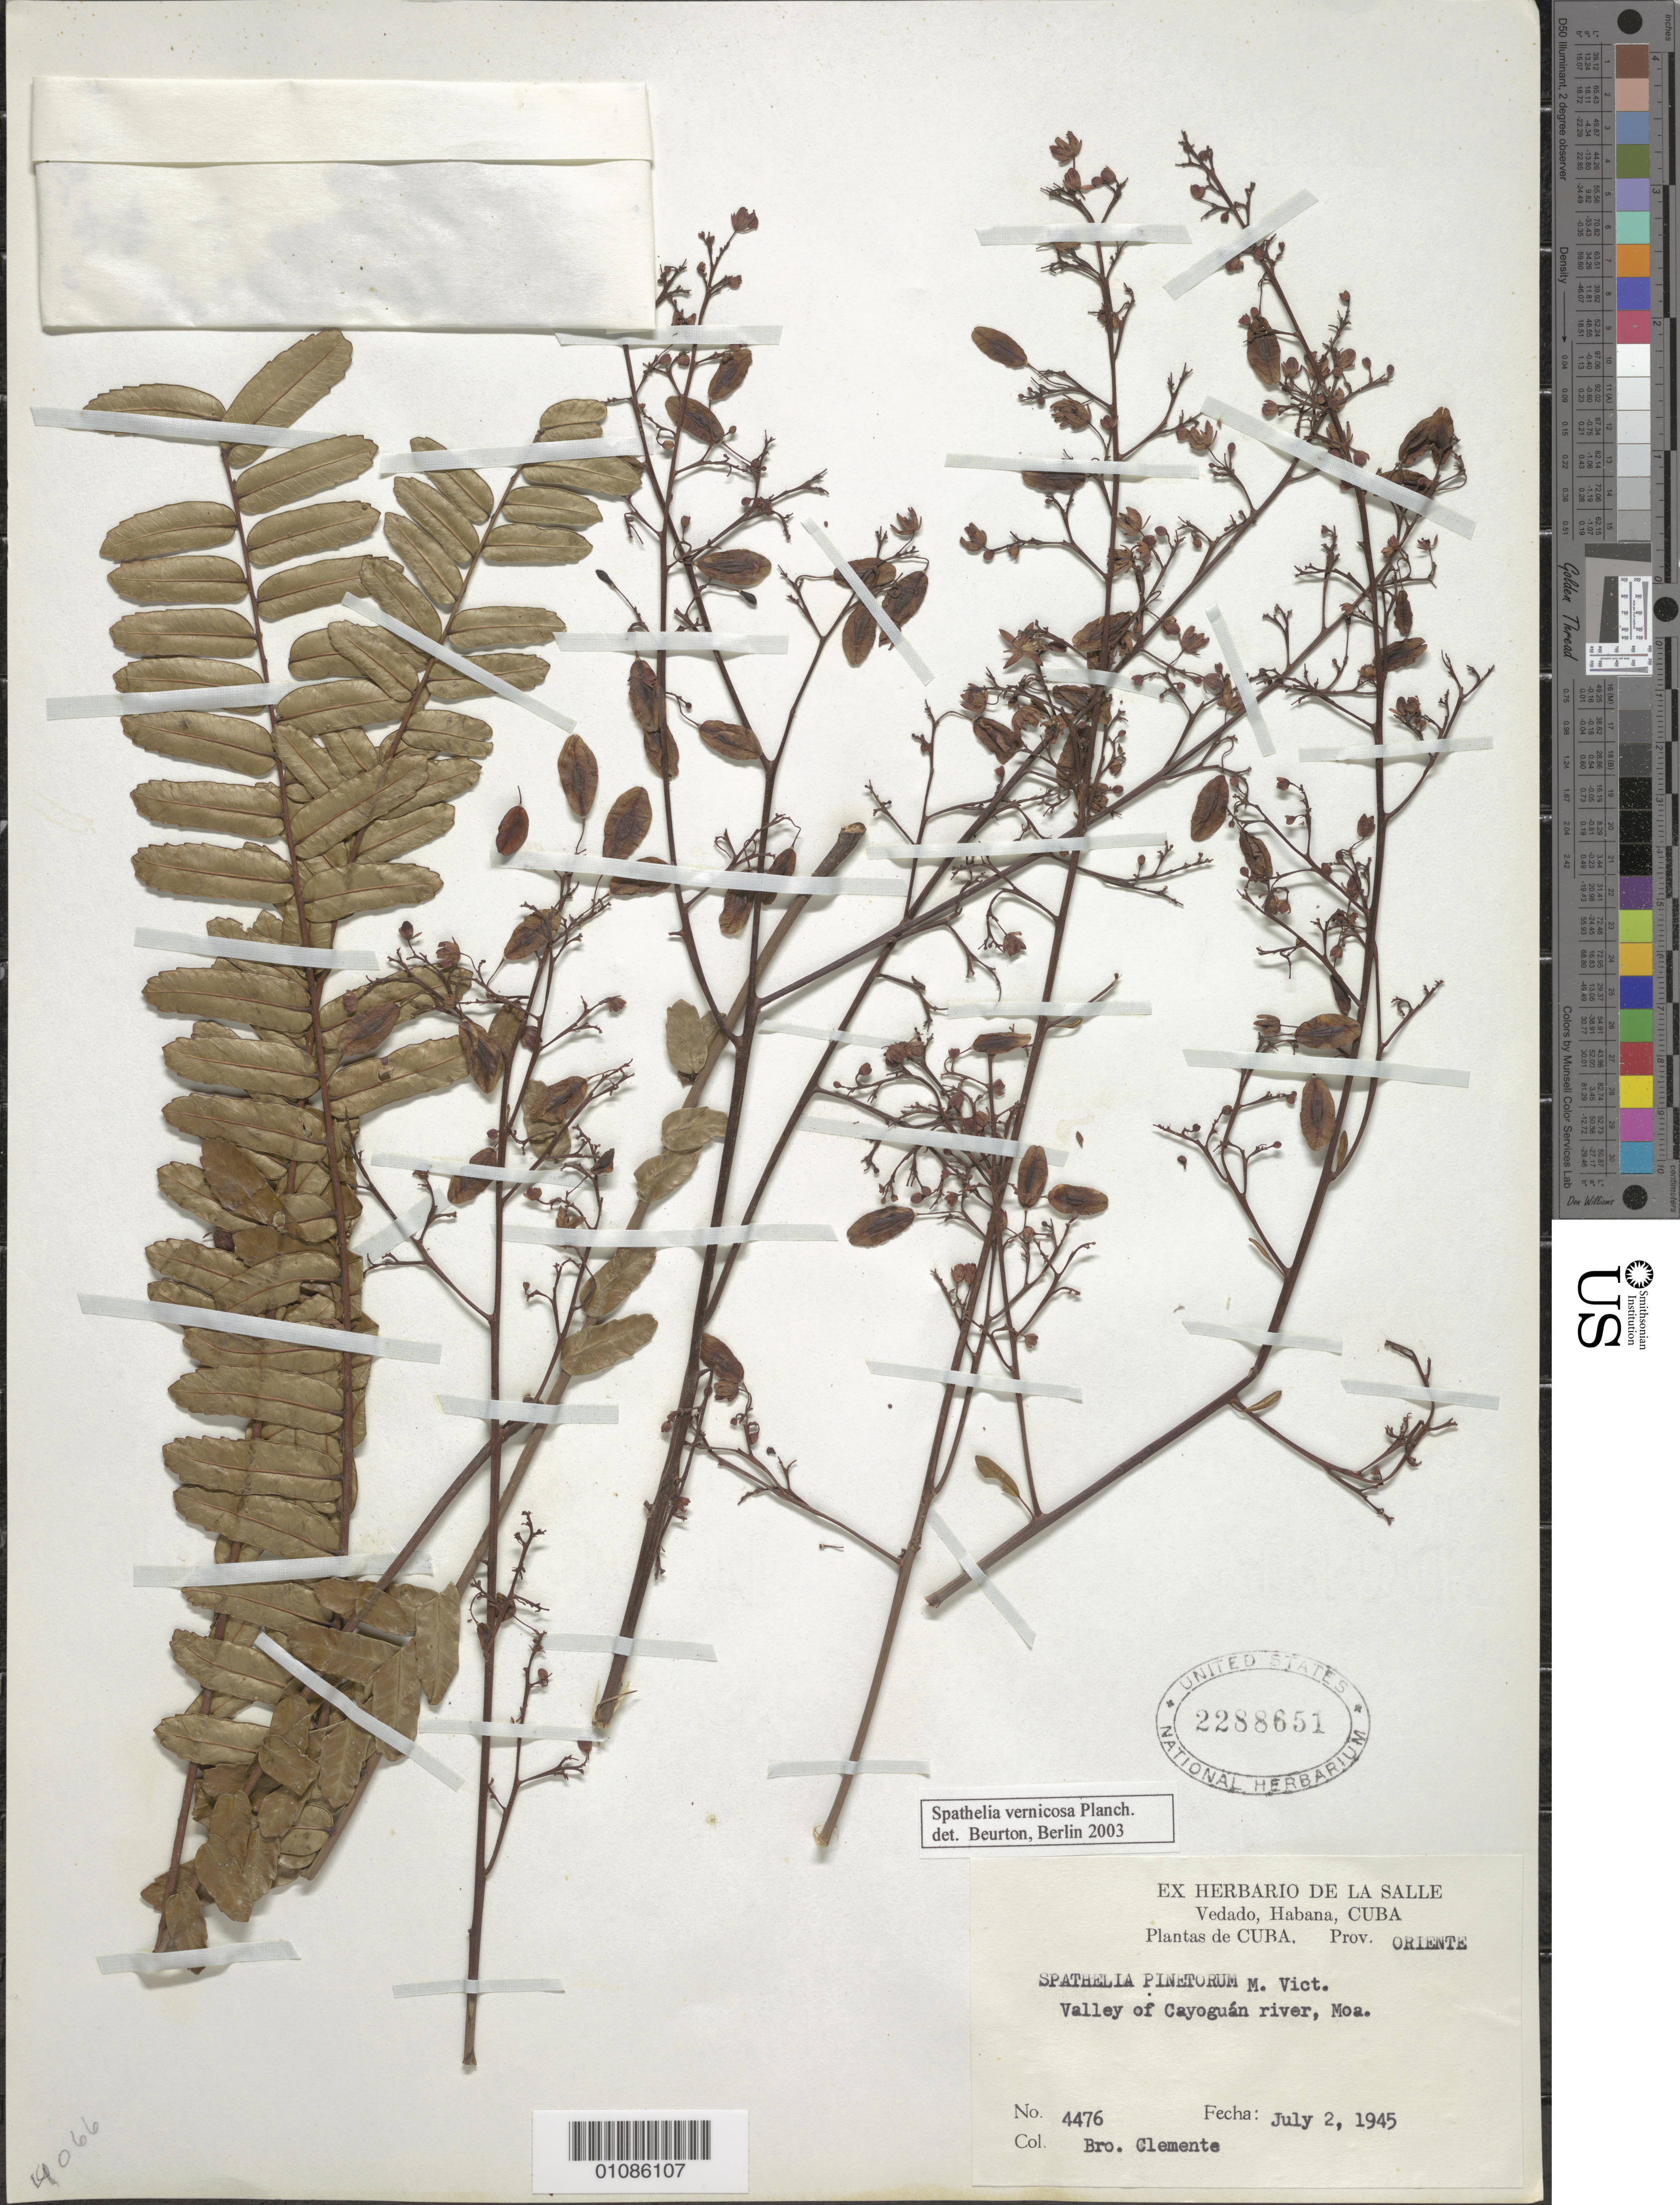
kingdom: Plantae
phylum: Tracheophyta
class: Magnoliopsida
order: Sapindales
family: Rutaceae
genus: Spathelia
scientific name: Spathelia pinetorum subsp. megaphylla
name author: (Vict.) Borhidi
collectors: Bro. Clemente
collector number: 4476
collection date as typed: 02 Jul 1945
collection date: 1945-07-02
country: Cuba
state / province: Holguín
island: Cuba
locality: Valley of Cayoguan river, Moa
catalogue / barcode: US 2288651